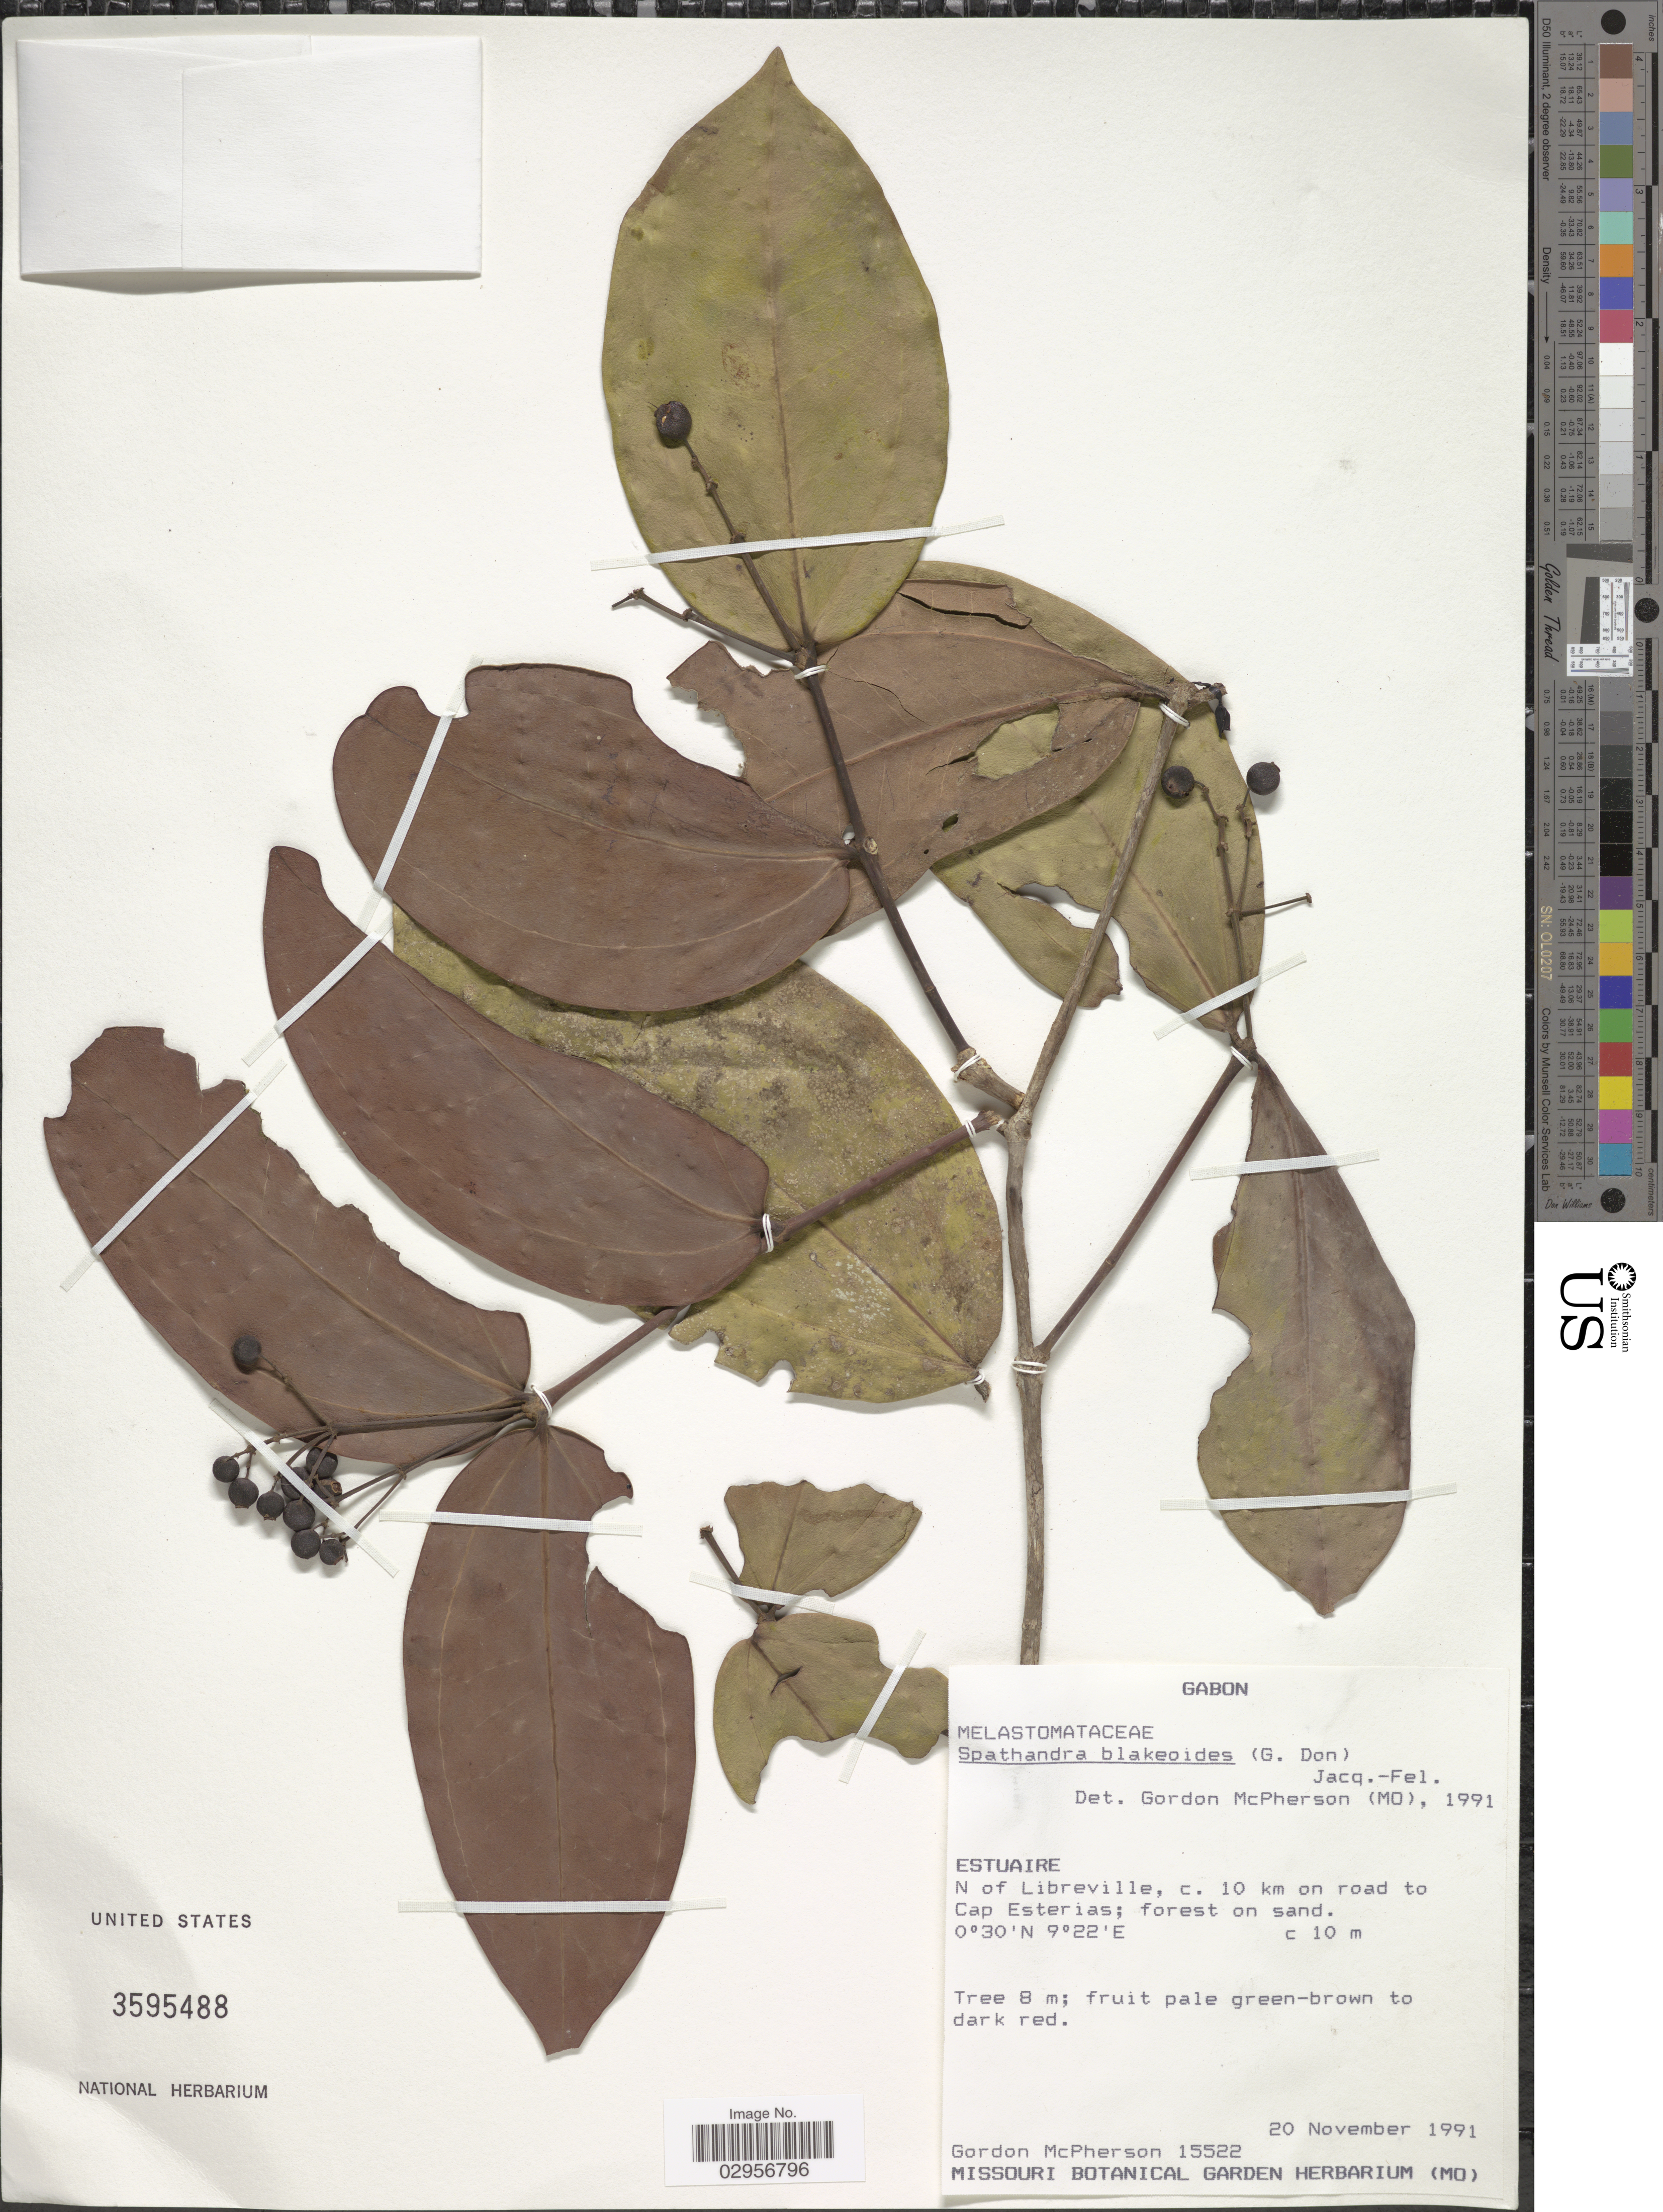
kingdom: Plantae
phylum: Tracheophyta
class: Magnoliopsida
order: Myrtales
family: Melastomataceae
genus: Spathandra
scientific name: Spathandra blakeoides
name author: (G. Don) Jacq.-Fél.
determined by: McPherson, G. D., (MO), Missouri Botanical Garden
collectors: G. D. McPherson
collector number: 15522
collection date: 1991-11-20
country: Gabon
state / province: Estuaire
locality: N of Libreville, c. 10 km on road to Cap Esterias.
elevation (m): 10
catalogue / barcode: US 3595488